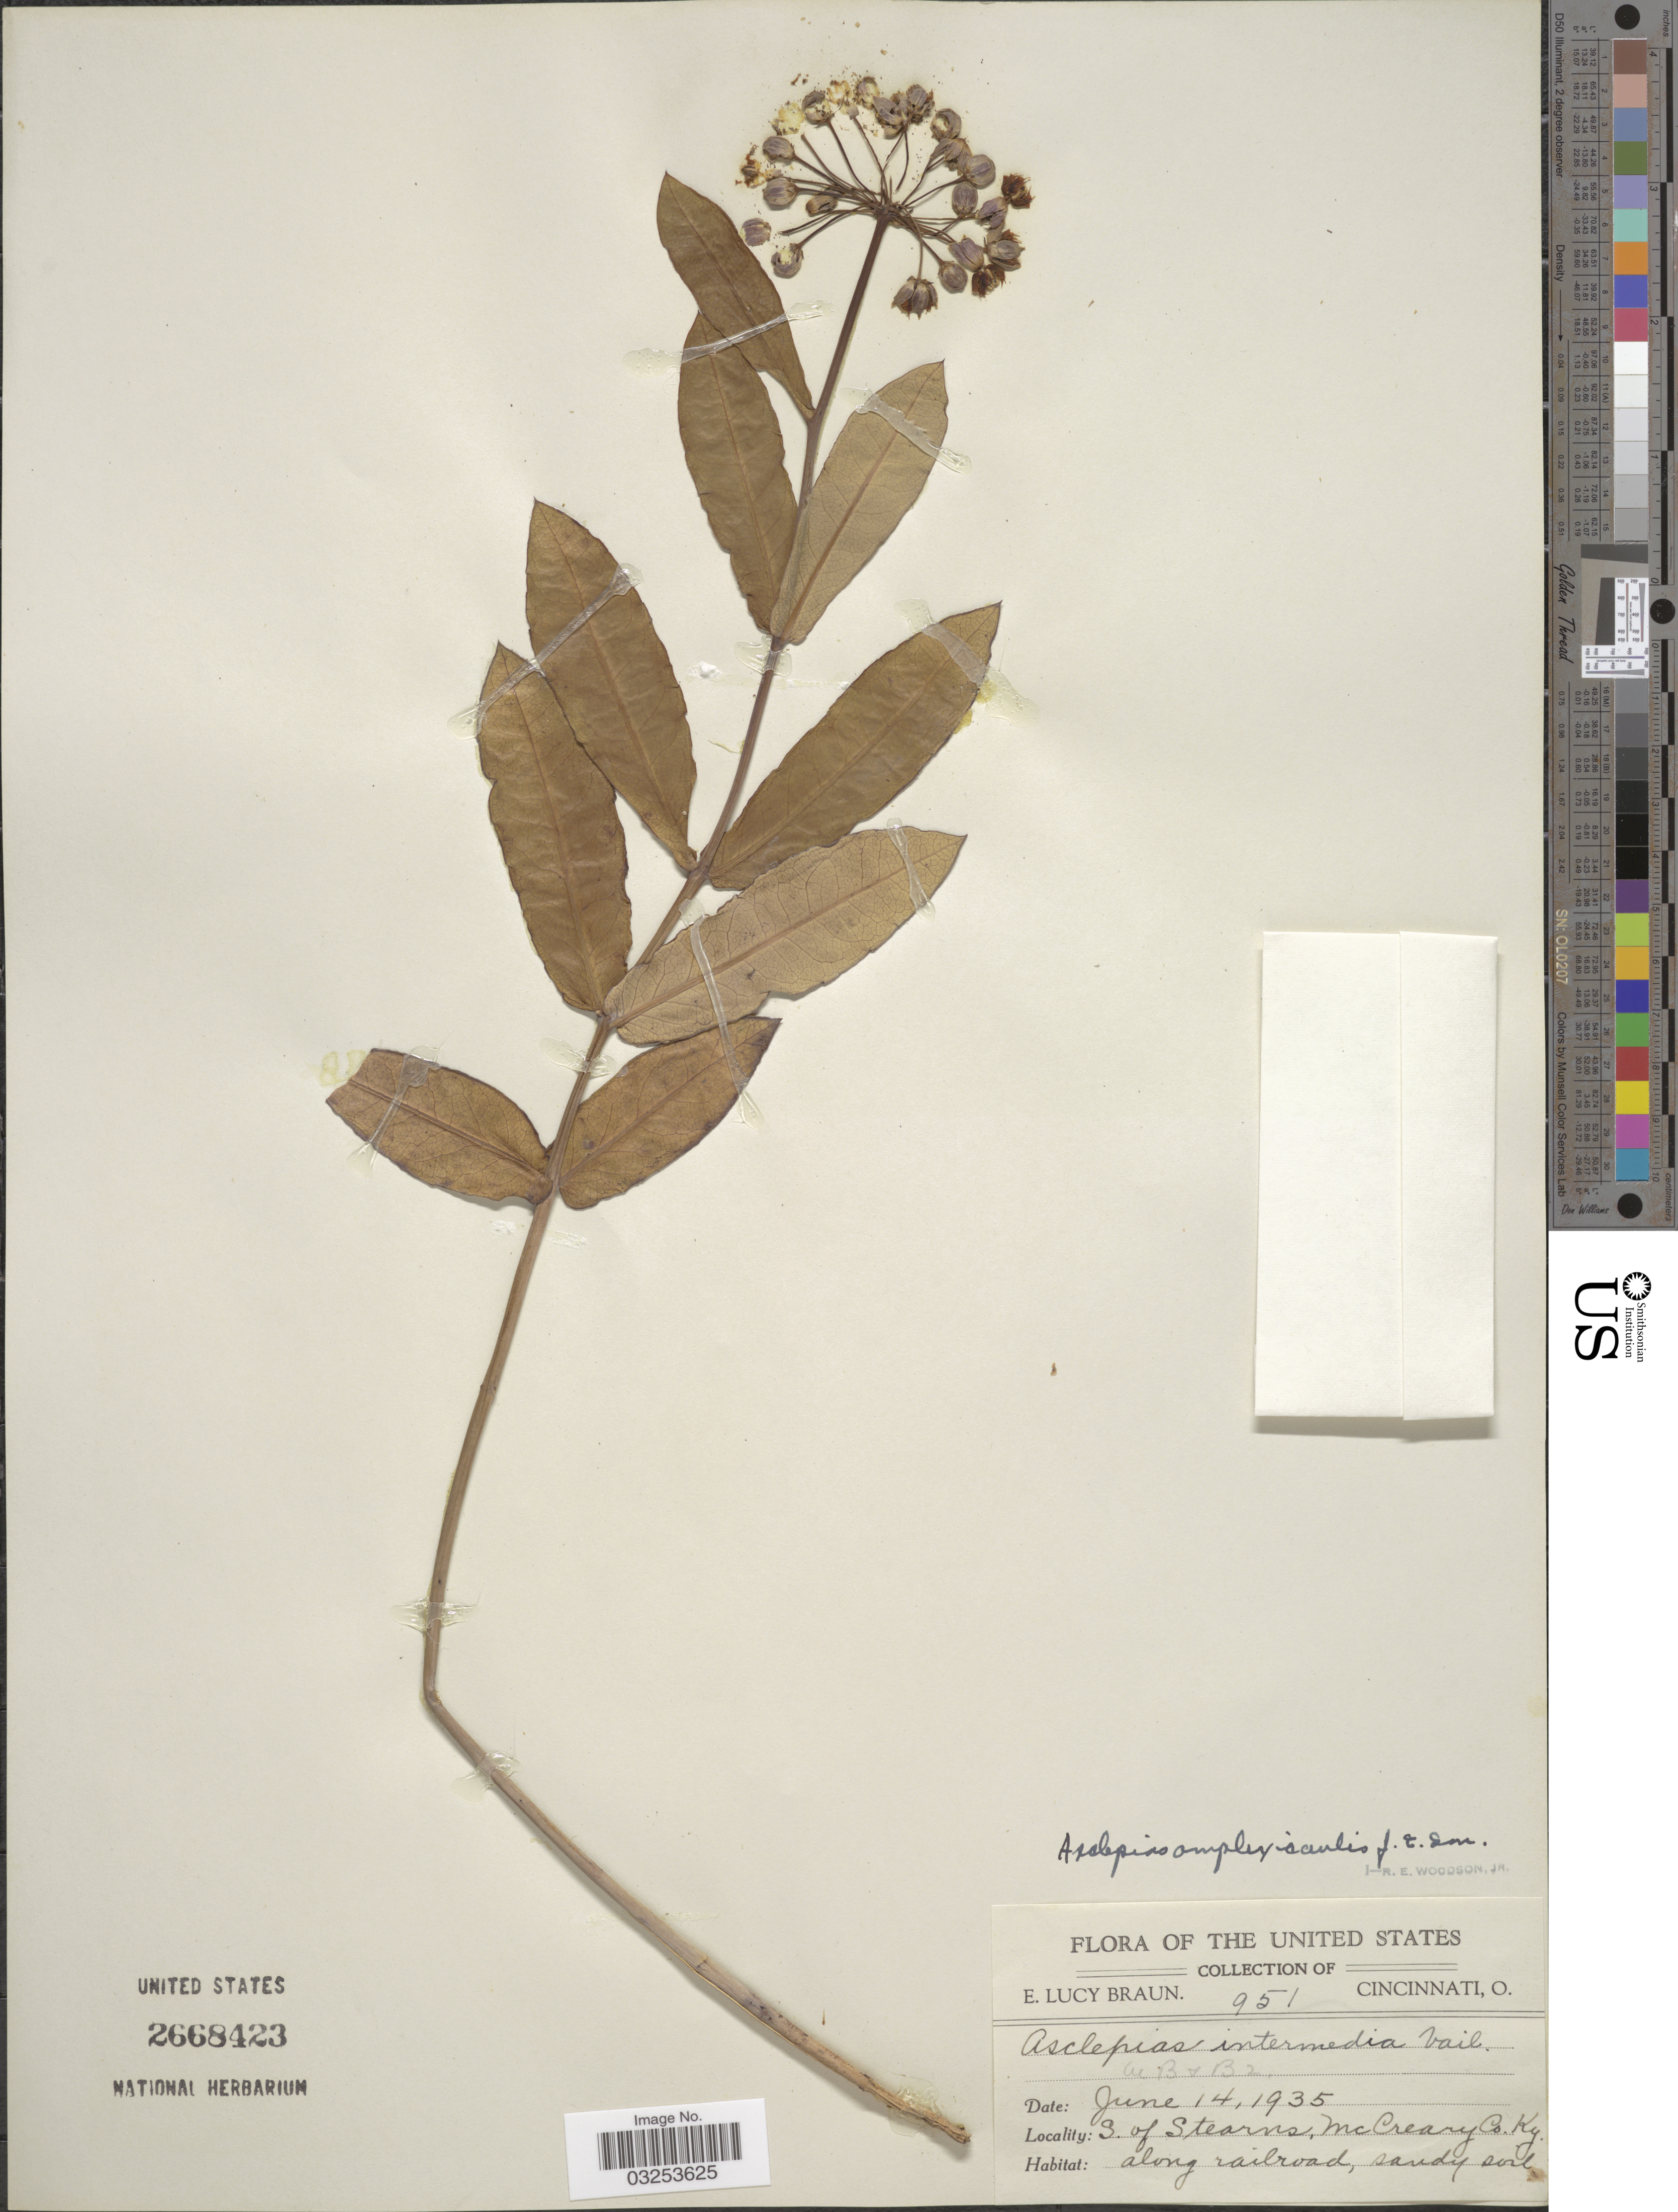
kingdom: Plantae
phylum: Tracheophyta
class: Magnoliopsida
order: Gentianales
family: Apocynaceae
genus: Asclepias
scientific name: Asclepias amplexicaulis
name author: J. Small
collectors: E. Braun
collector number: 951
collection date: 1935-06-14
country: United States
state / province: Kentucky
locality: S. of Stearns, McCreary Co. along railroad.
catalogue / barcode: US 2668423